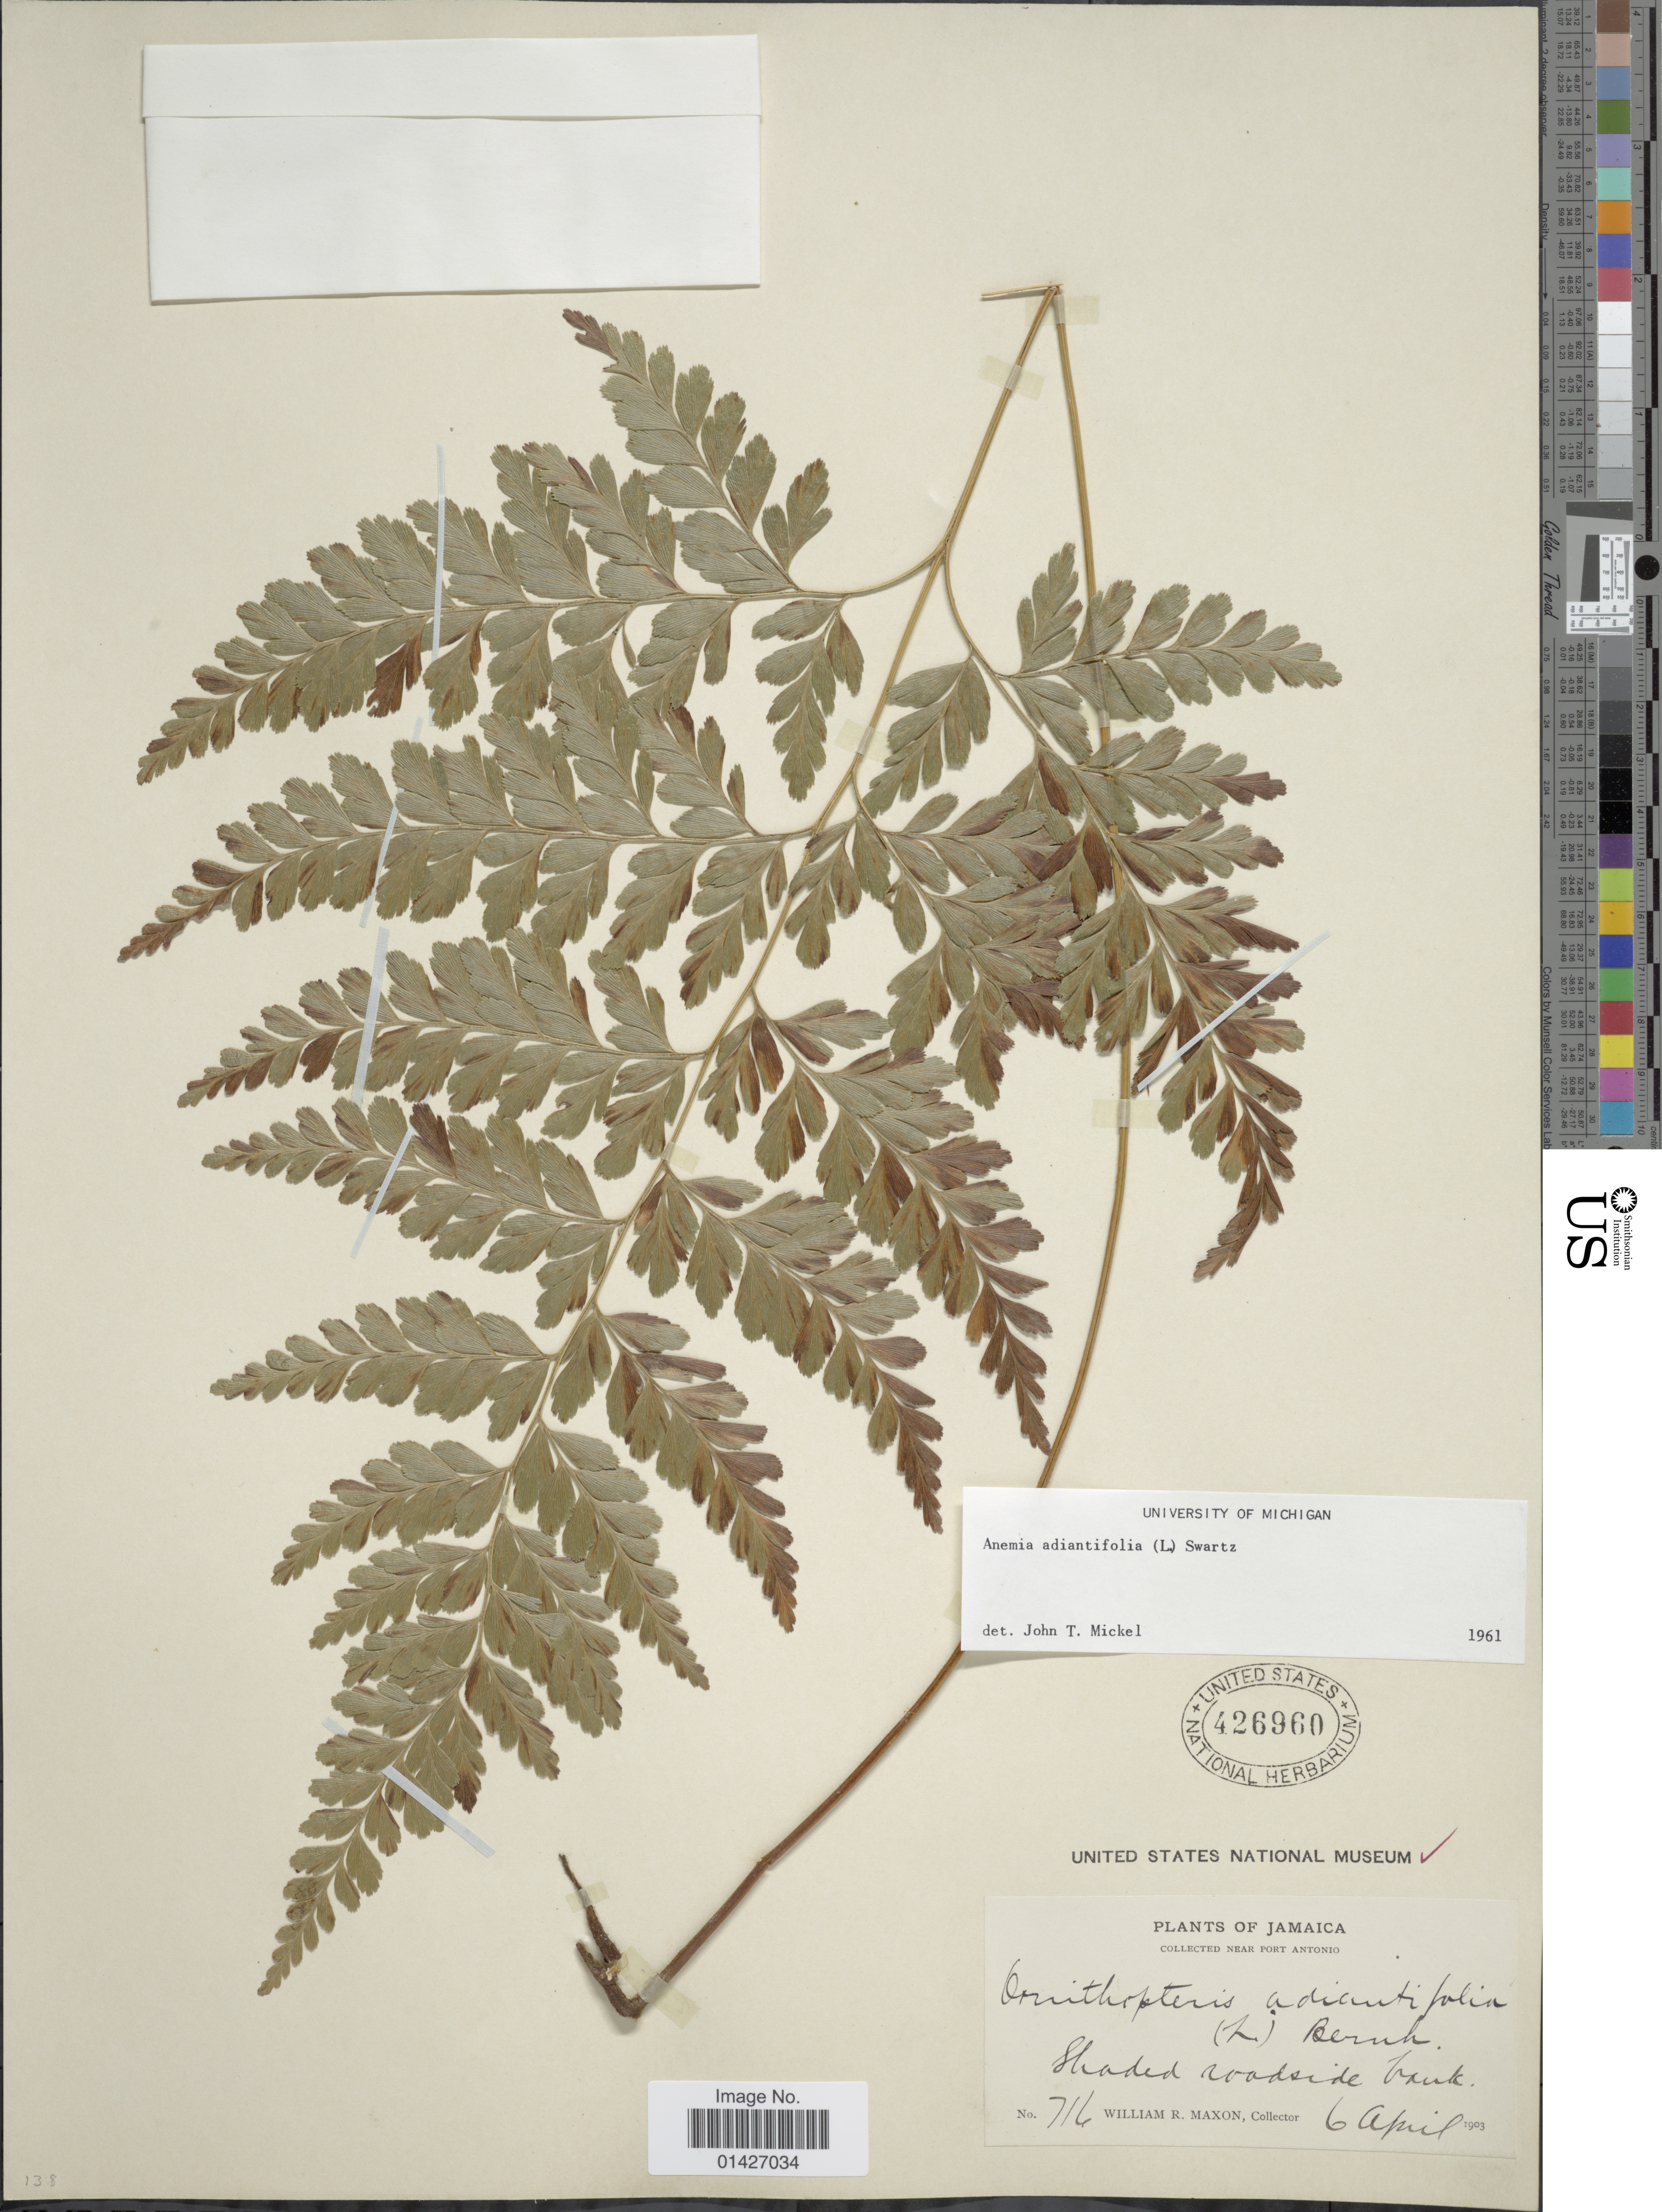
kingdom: Plantae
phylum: Tracheophyta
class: Polypodiopsida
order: Schizaeales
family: Anemiaceae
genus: Anemia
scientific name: Anemia adiantifolia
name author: (L.) Sw.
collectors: W. R. Maxon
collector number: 716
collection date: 1903-04-06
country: Jamaica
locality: Near Port Antonio. Shaded roadside bank.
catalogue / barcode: US 426960